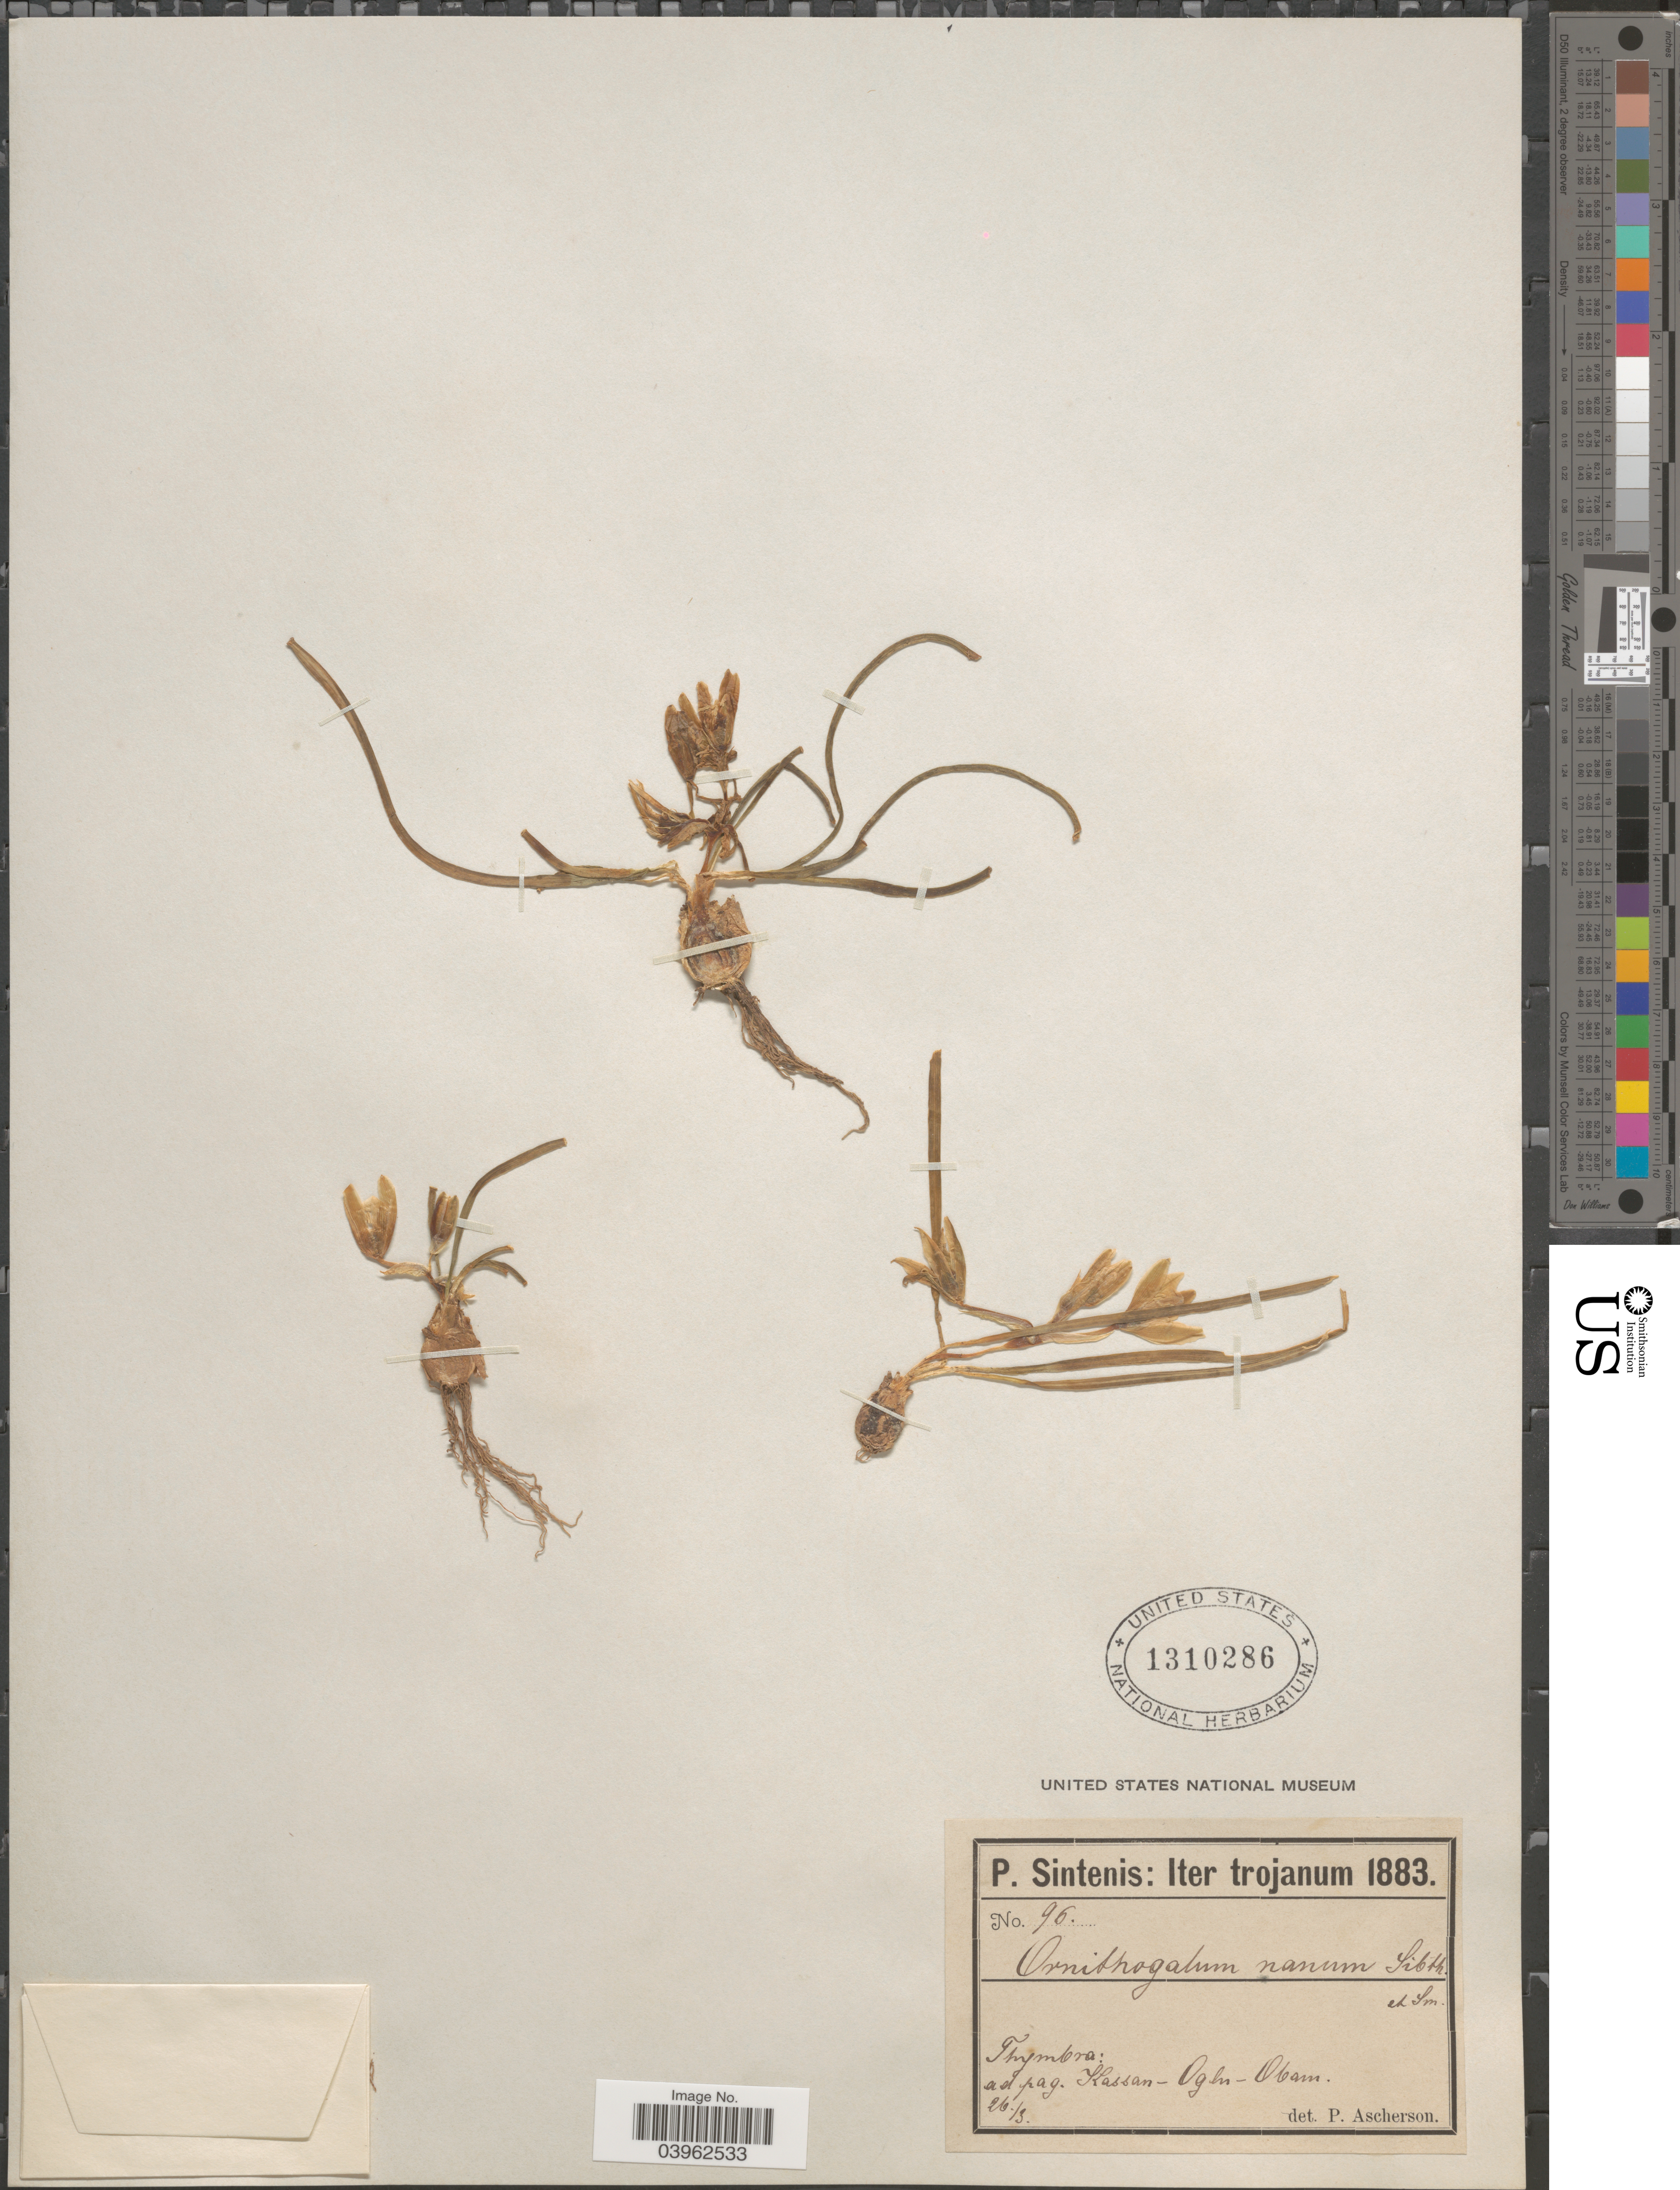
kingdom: Plantae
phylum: Tracheophyta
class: Liliopsida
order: Asparagales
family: Asparagaceae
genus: Ornithogalum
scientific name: Ornithogalum nanum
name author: (Burm. f.) Thunb.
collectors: P. Sintenis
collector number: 96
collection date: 1883-03-26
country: Turkey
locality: Iter trojanum. Thymbra: ad pag. Kassan - Oglu - Obam.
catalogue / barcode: US 1310286